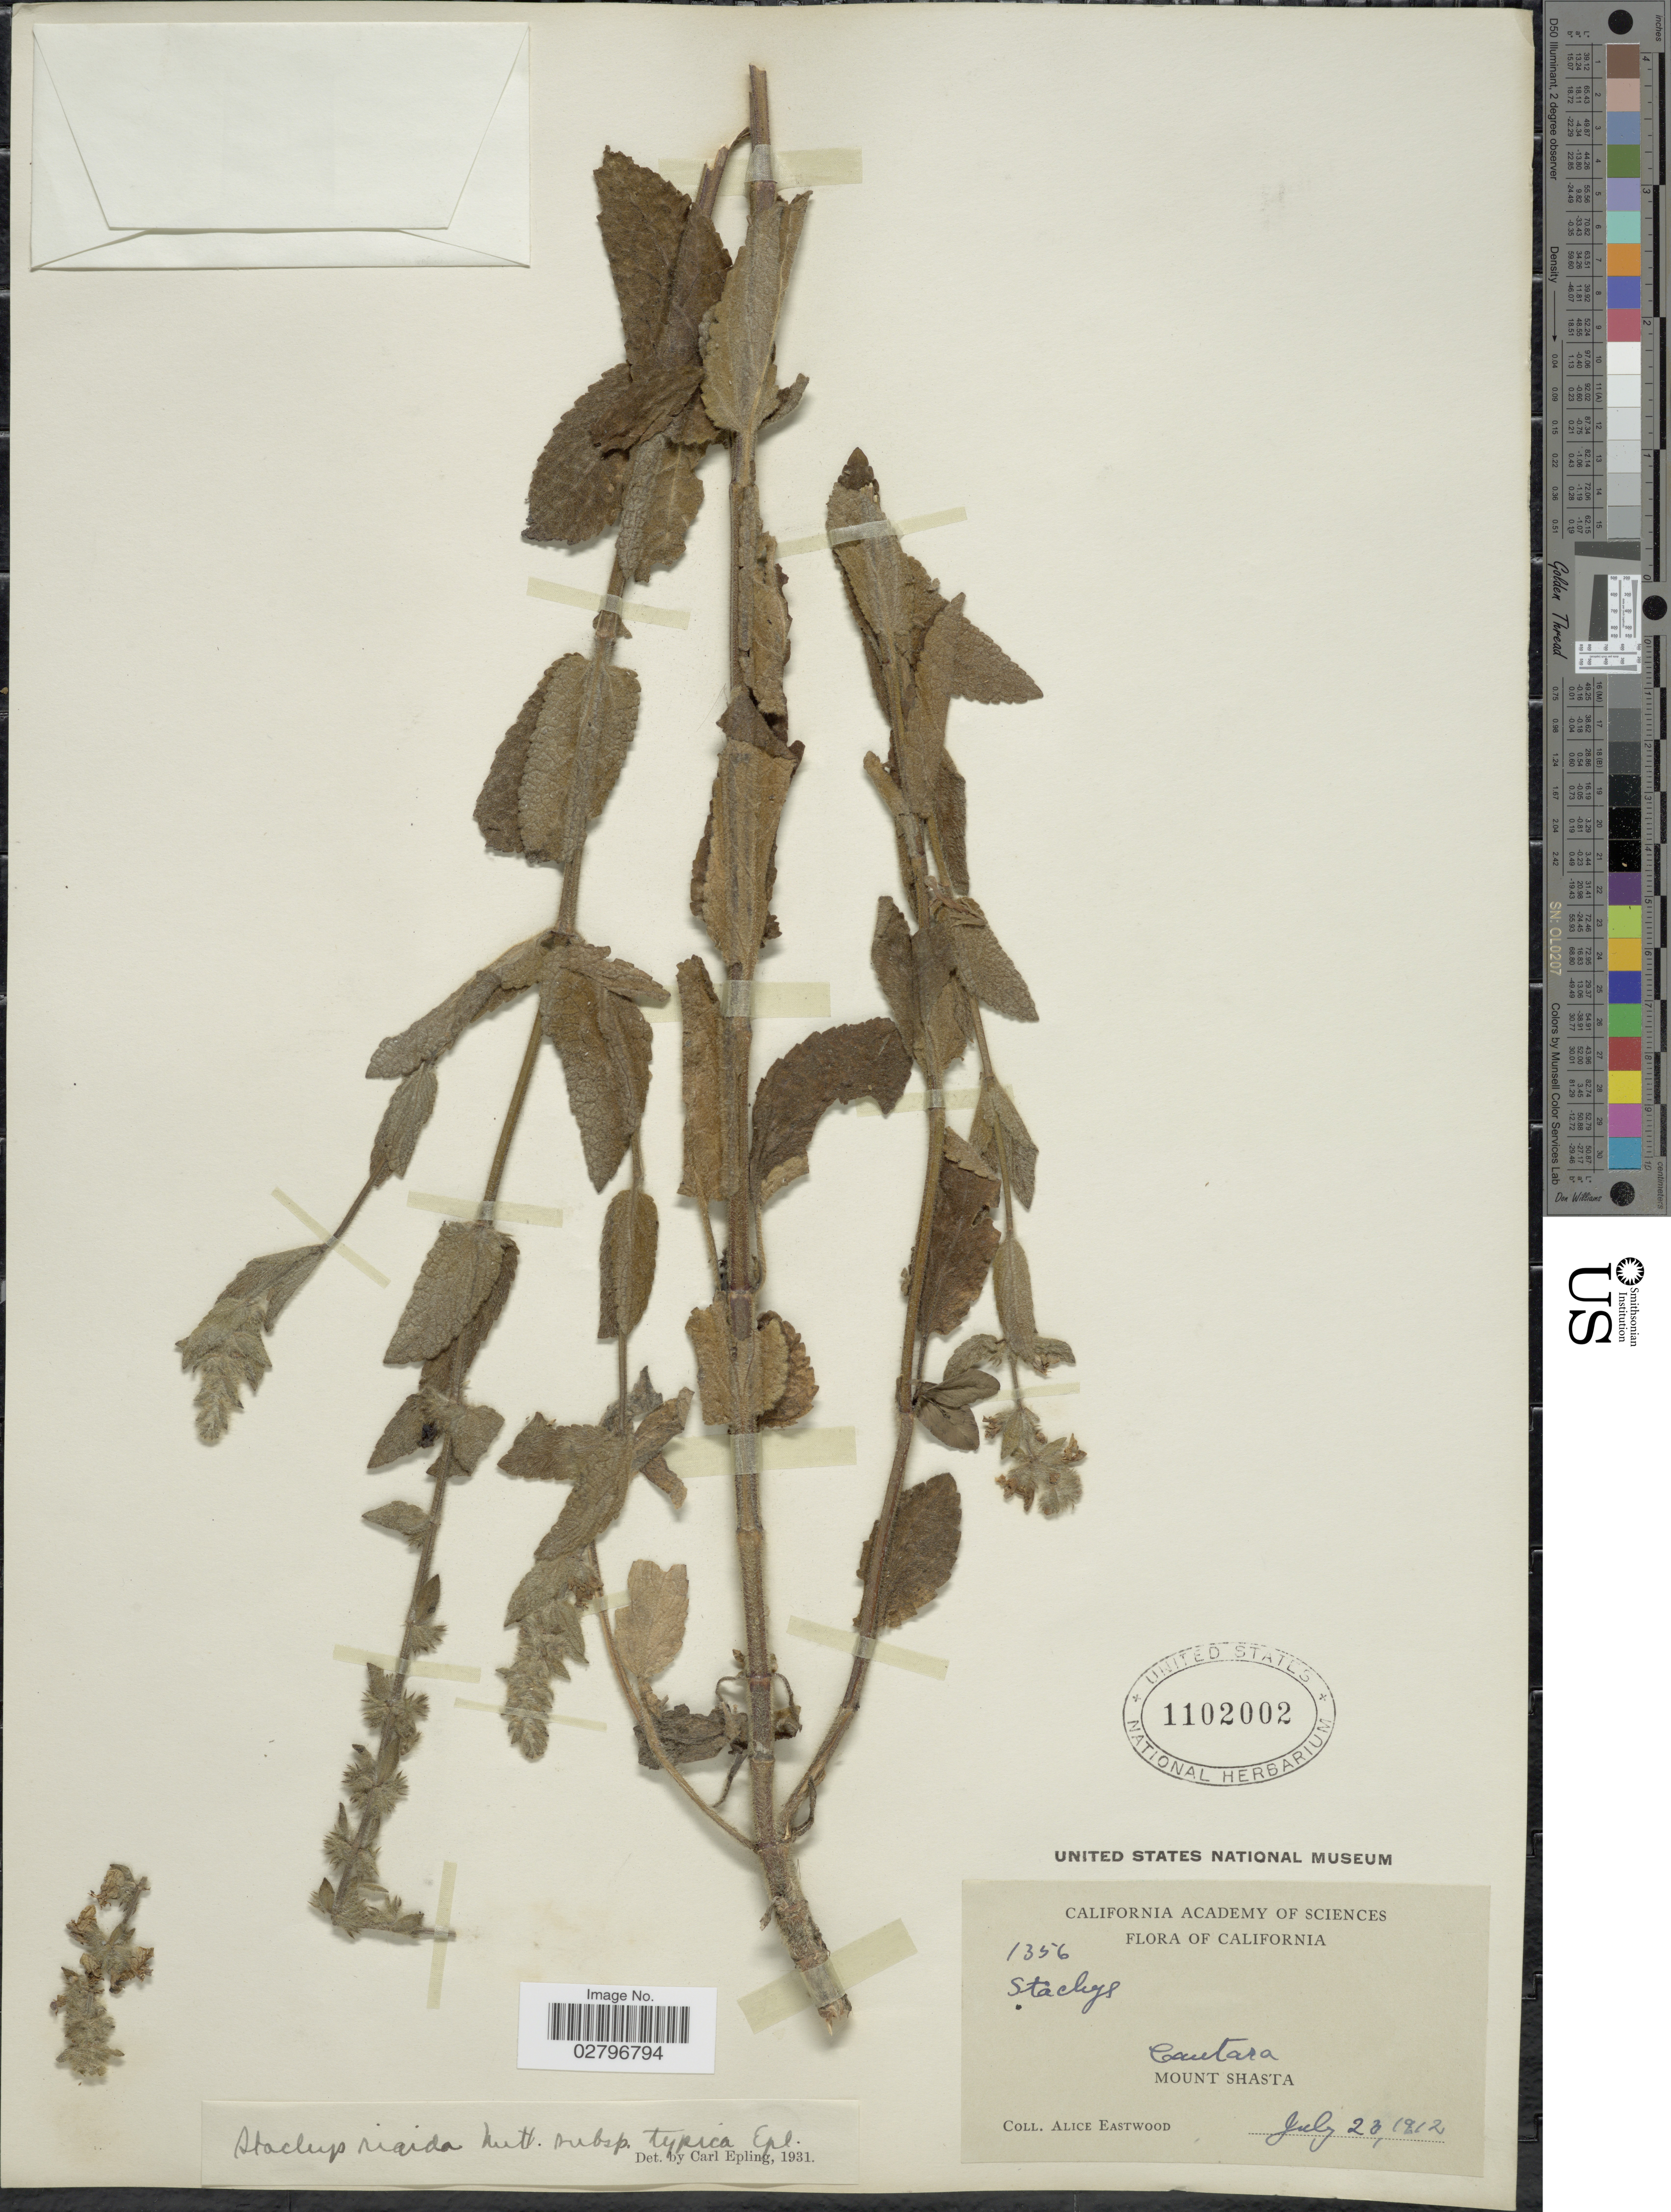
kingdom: Plantae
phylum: Tracheophyta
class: Magnoliopsida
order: Lamiales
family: Lamiaceae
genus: Stachys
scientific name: Stachys rigida subsp. typica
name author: Epling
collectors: A. Eastwood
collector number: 1356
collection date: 1912-07-23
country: United States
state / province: California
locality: Cautara, Mount Shasta.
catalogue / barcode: US 1102002